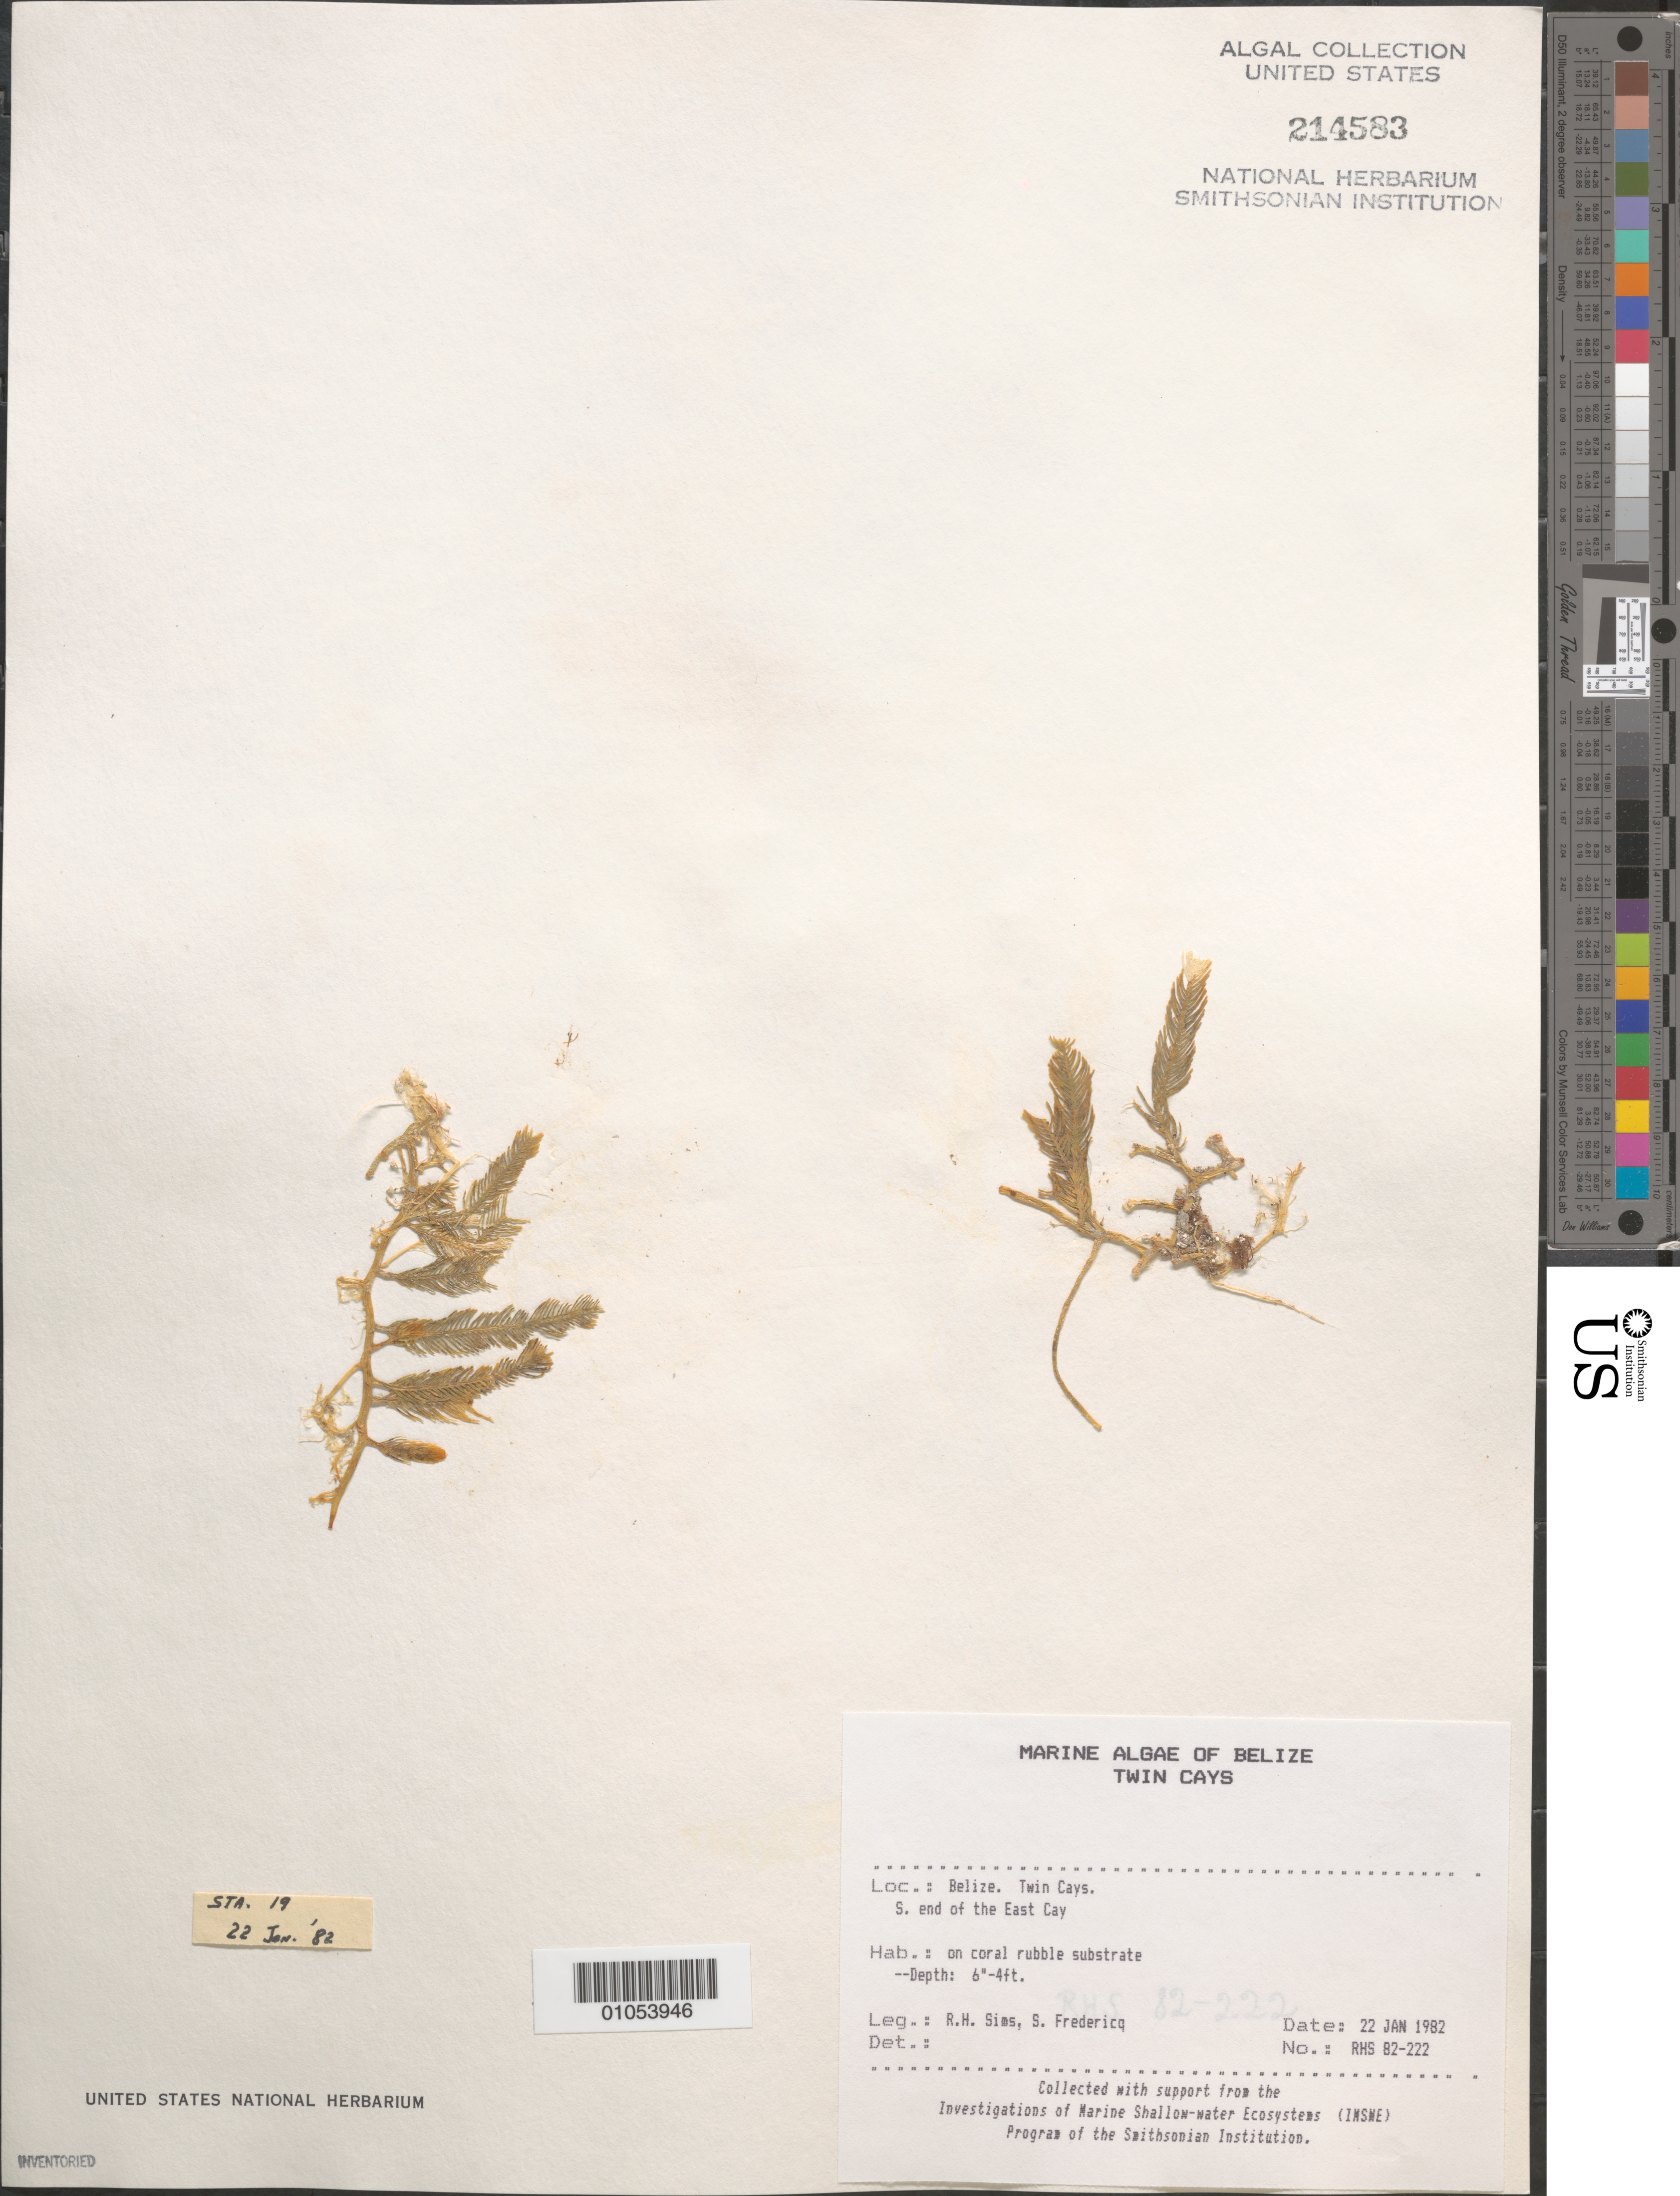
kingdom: Plantae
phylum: Chlorophyta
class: Ulvophyceae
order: Bryopsidales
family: Caulerpaceae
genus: Caulerpa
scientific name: Caulerpa sertularioides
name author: (S.G. Gmel.) M. Howe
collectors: R. H. Sims & S. Fredericq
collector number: RHS 82-222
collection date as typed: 22 Jan 1982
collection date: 1982-01-22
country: Belize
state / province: Stann Creek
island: East Cay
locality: South end of the East Cay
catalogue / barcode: US 214583